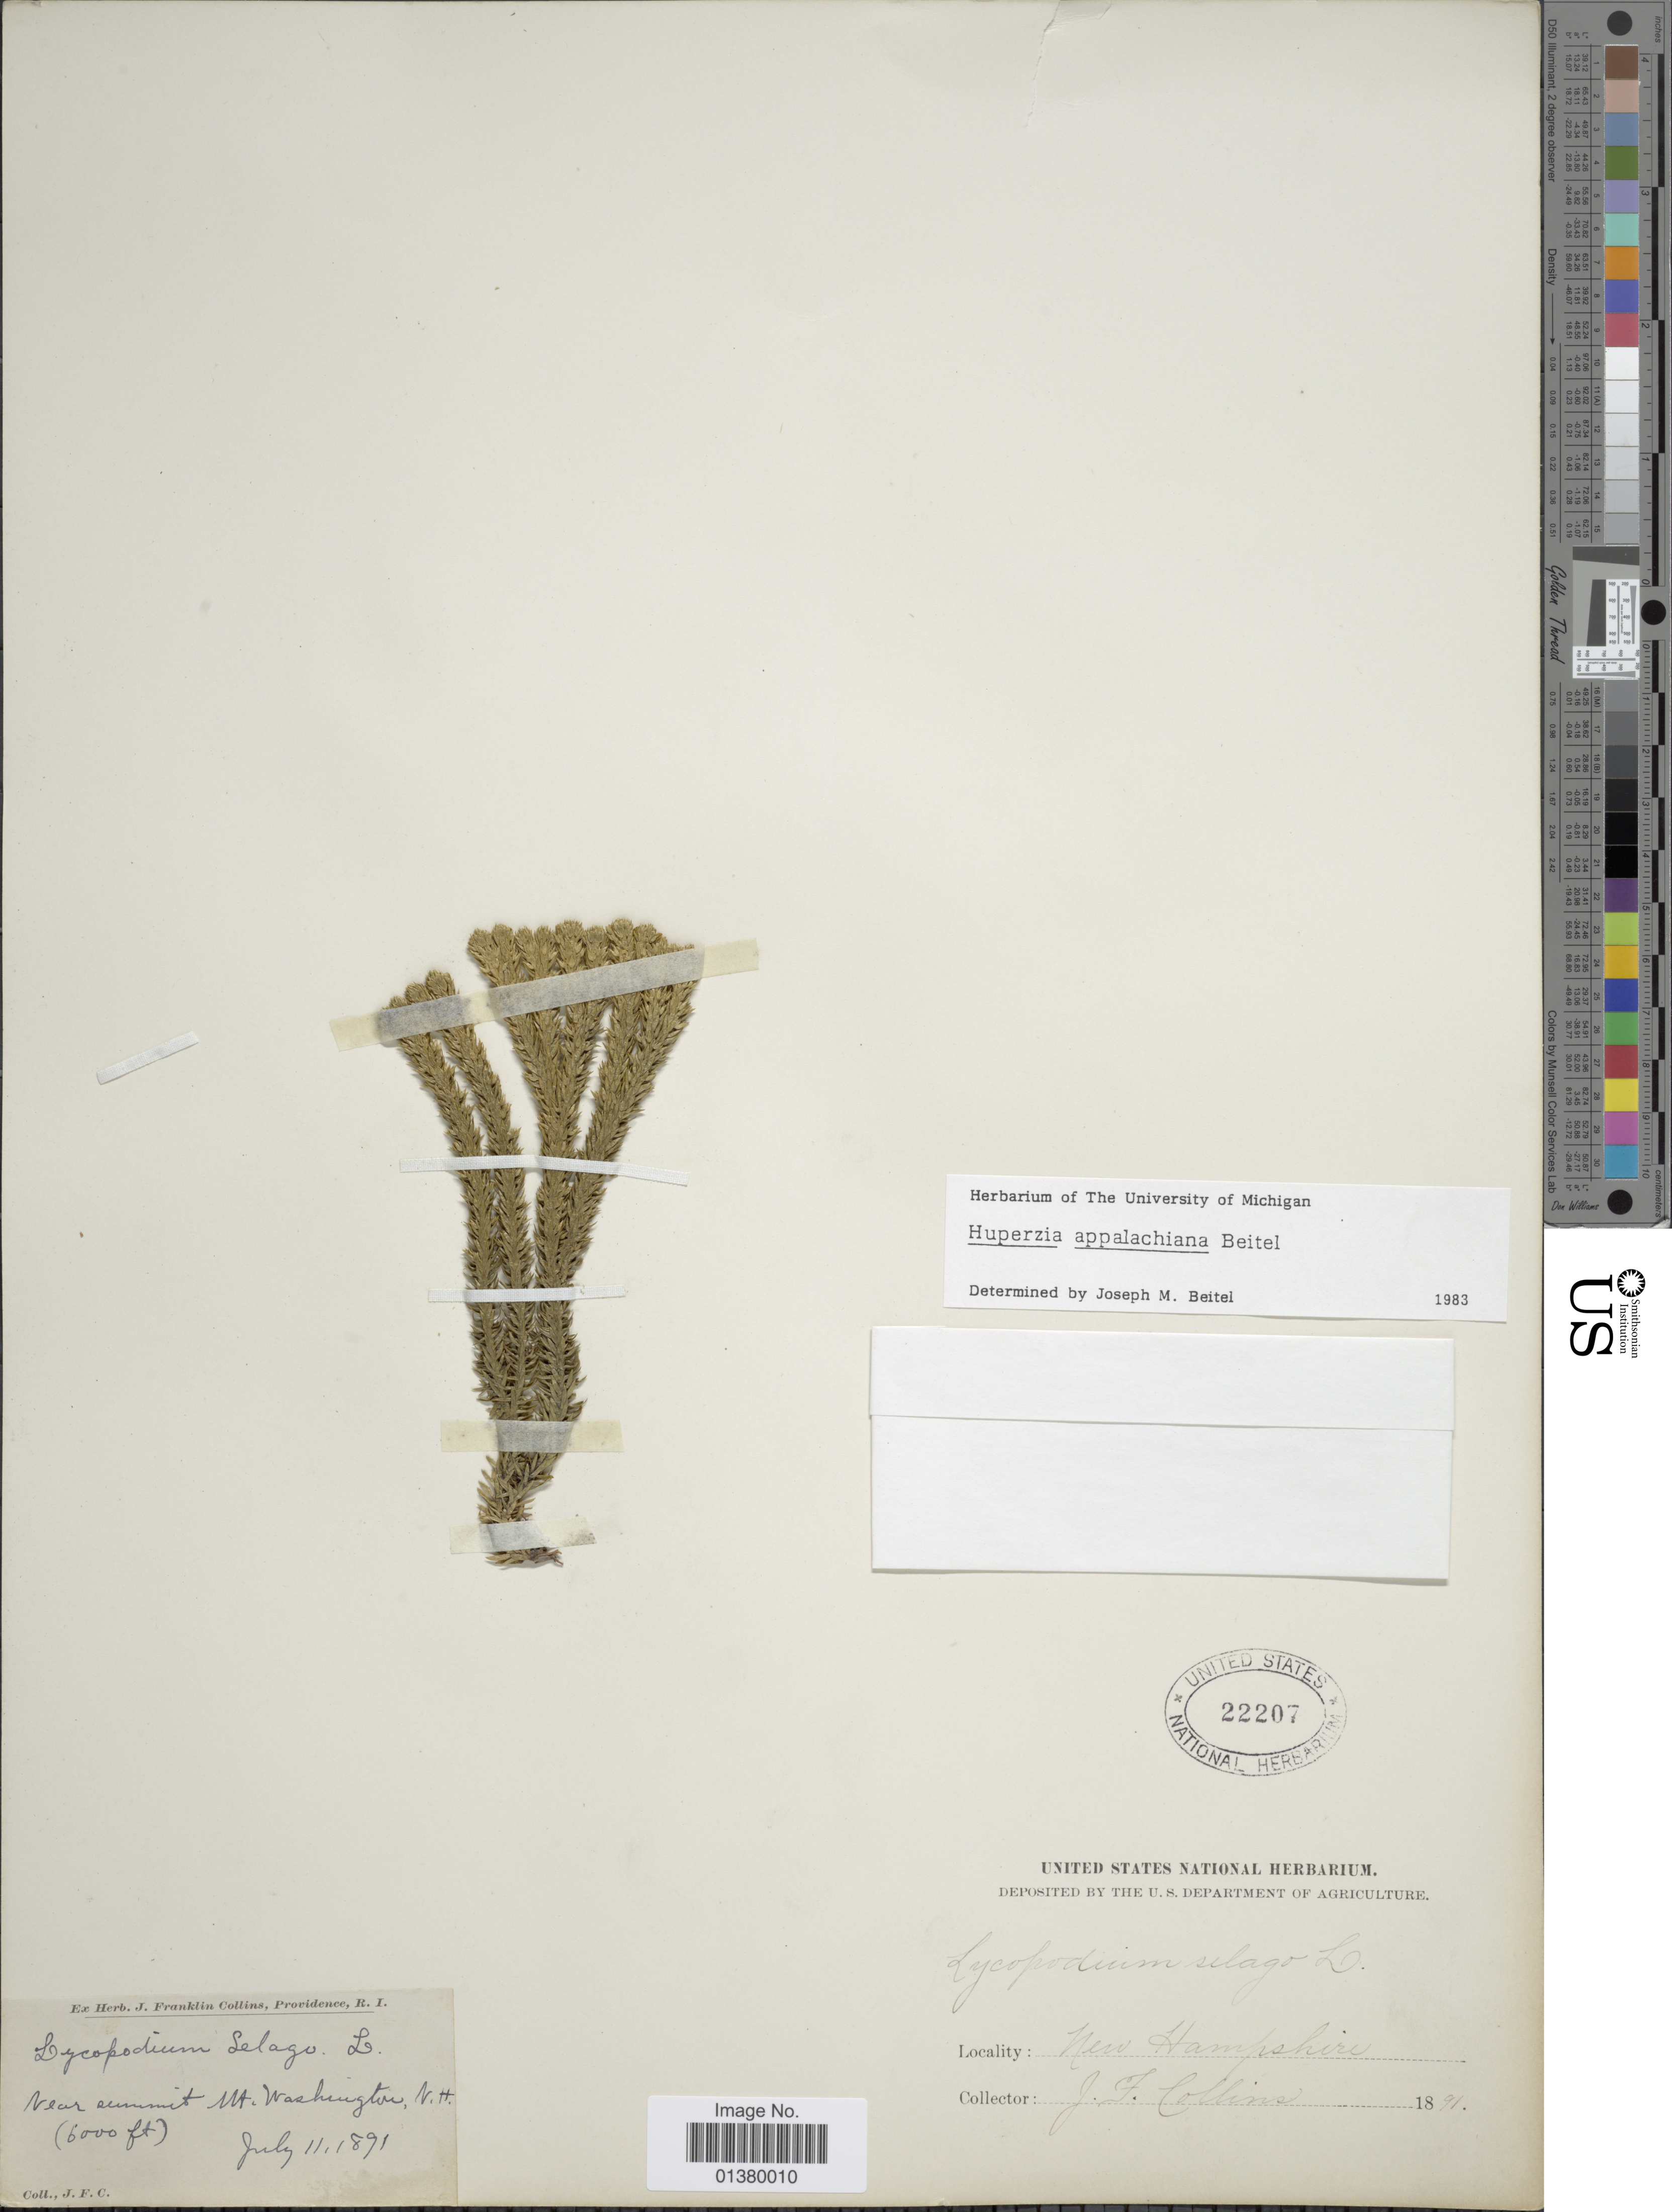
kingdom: Plantae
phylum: Tracheophyta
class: Lycopodiopsida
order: Lycopodiales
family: Lycopodiaceae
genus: Huperzia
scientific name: Huperzia appalachiana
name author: Beitel & Mickel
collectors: J. Collins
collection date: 1891-07-11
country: United States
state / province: New Hampshire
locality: Near summit Mt Washington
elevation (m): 1829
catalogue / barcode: US 22207